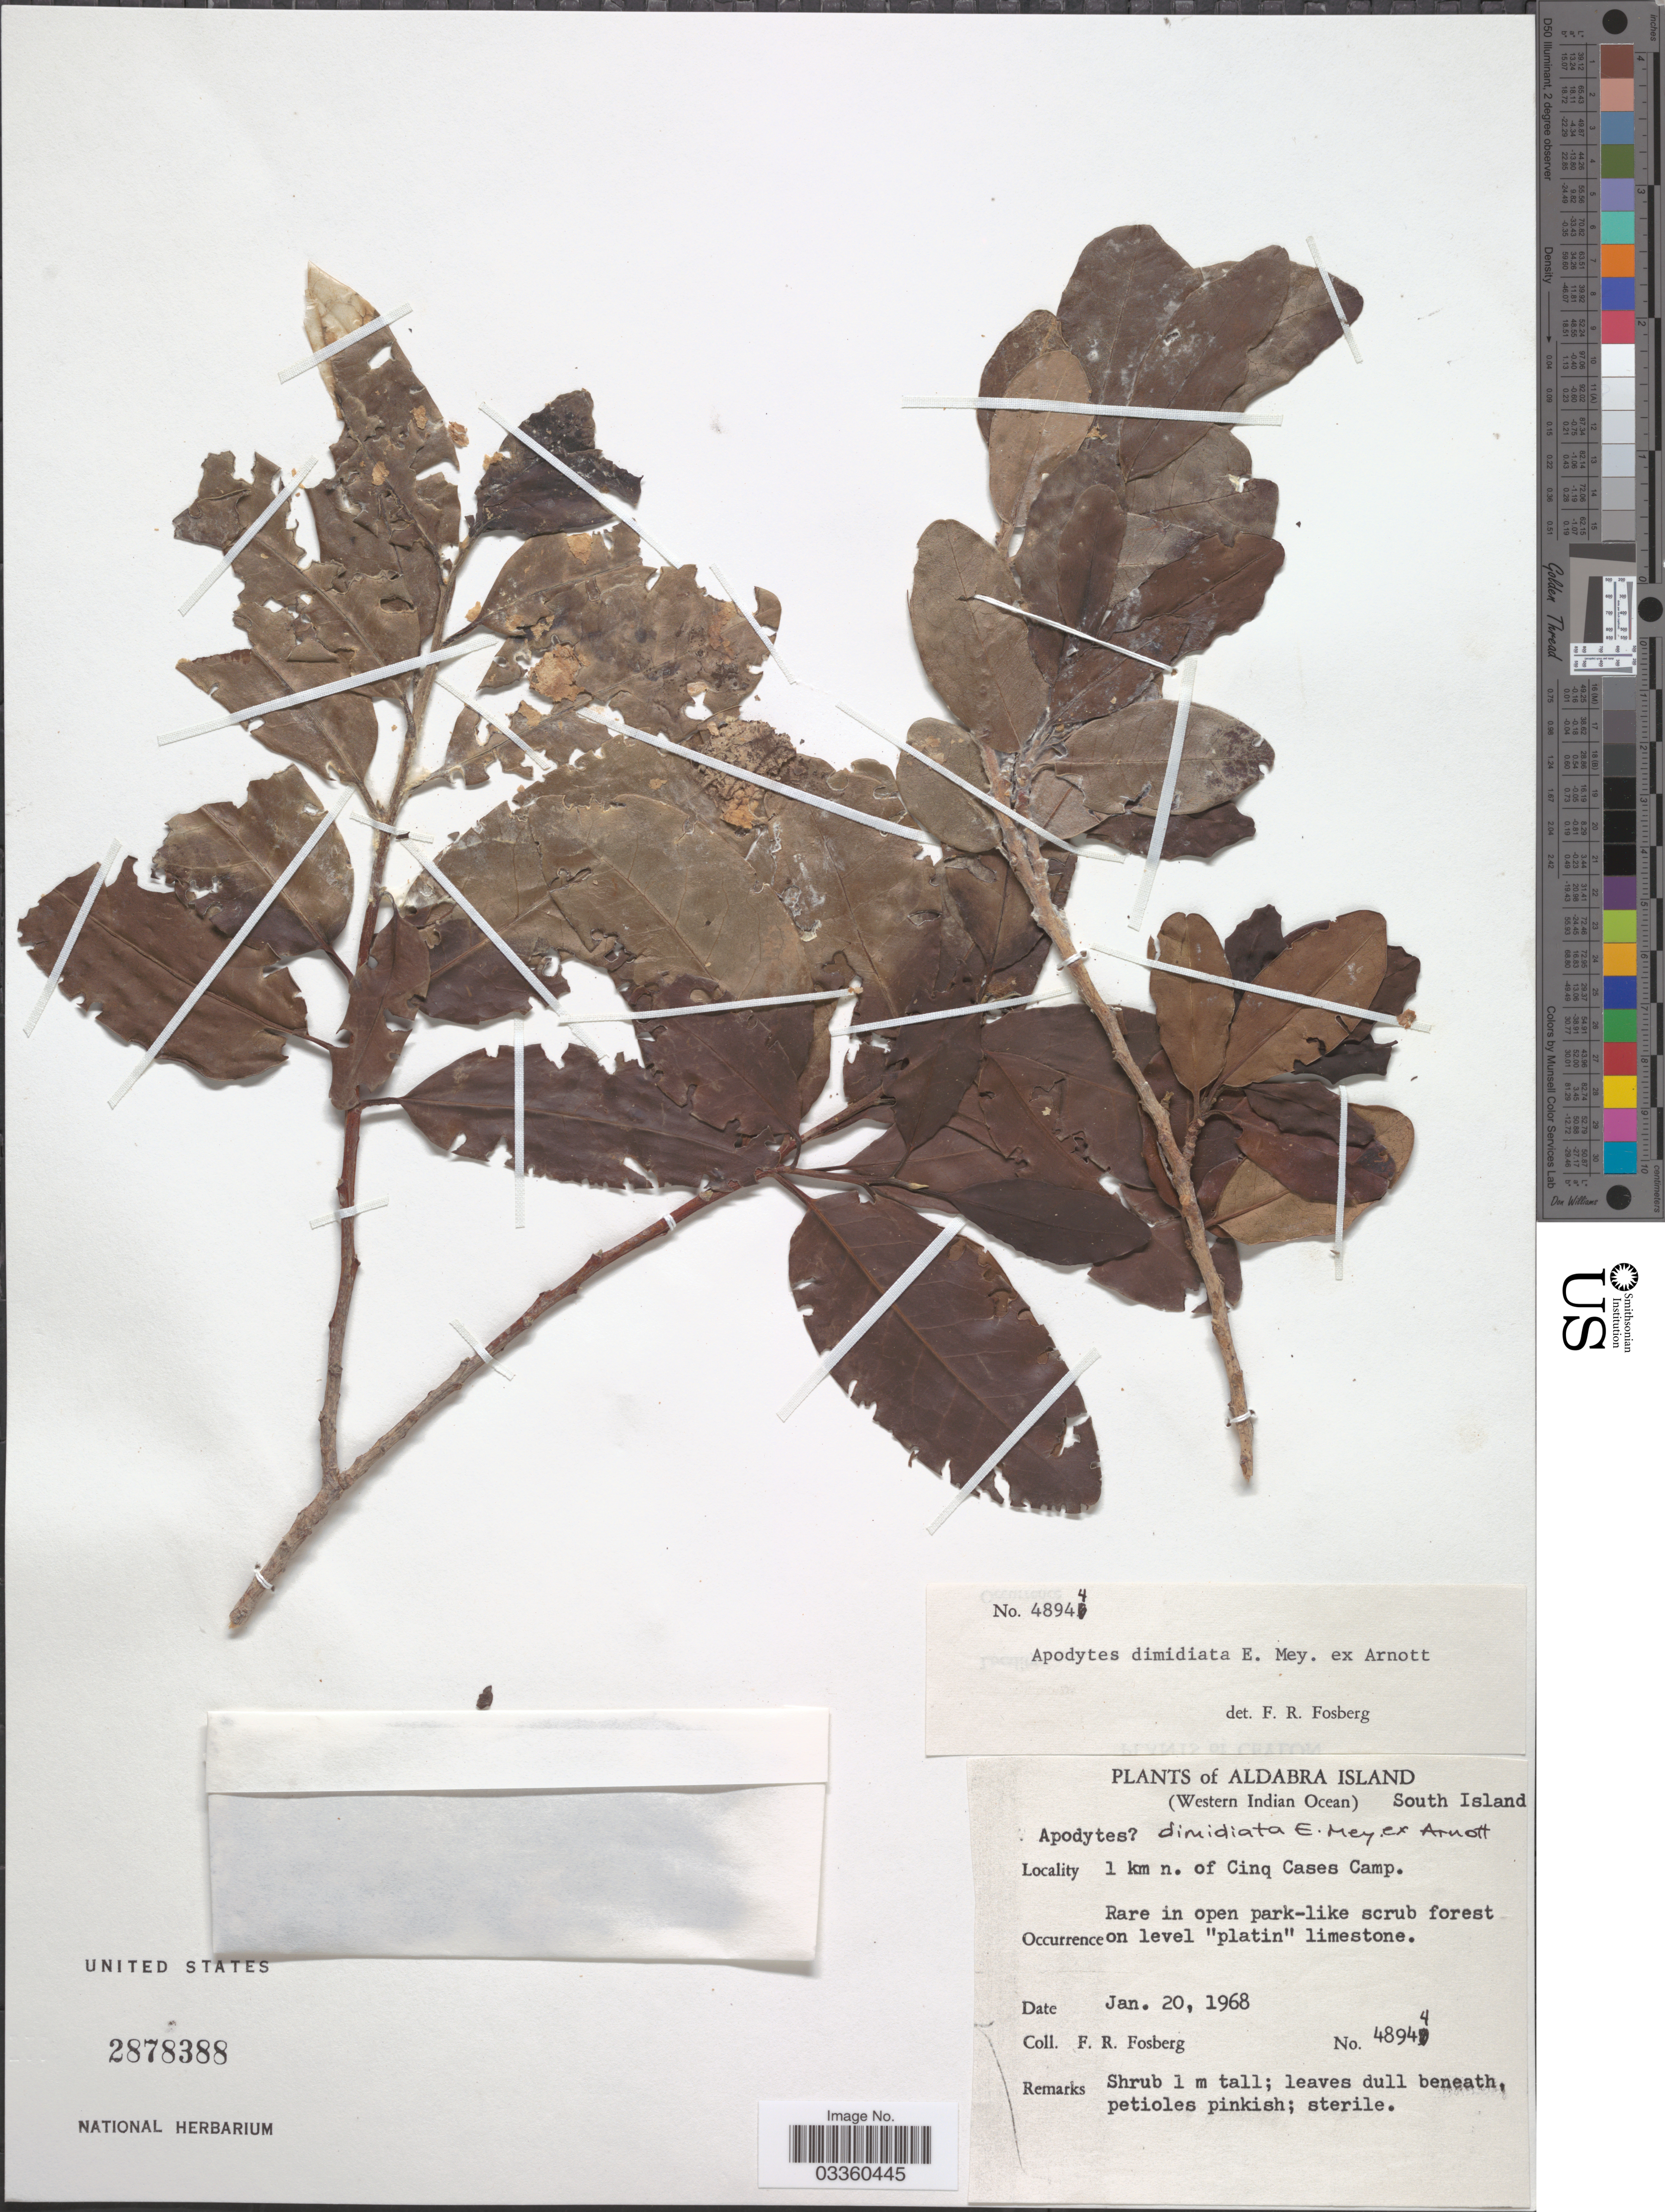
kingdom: Plantae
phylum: Tracheophyta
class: Magnoliopsida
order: Metteniusales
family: Metteniusaceae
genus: Apodytes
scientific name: Apodytes dimidiata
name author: E. Mey. ex Arn.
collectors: F. R. Fosberg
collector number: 48944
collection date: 1968-01-20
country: Seychelles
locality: Aldabra Island (Western Indian Ocean), South Island. 1 km n. of Cinq Cases Camp.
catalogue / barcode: US 2878388